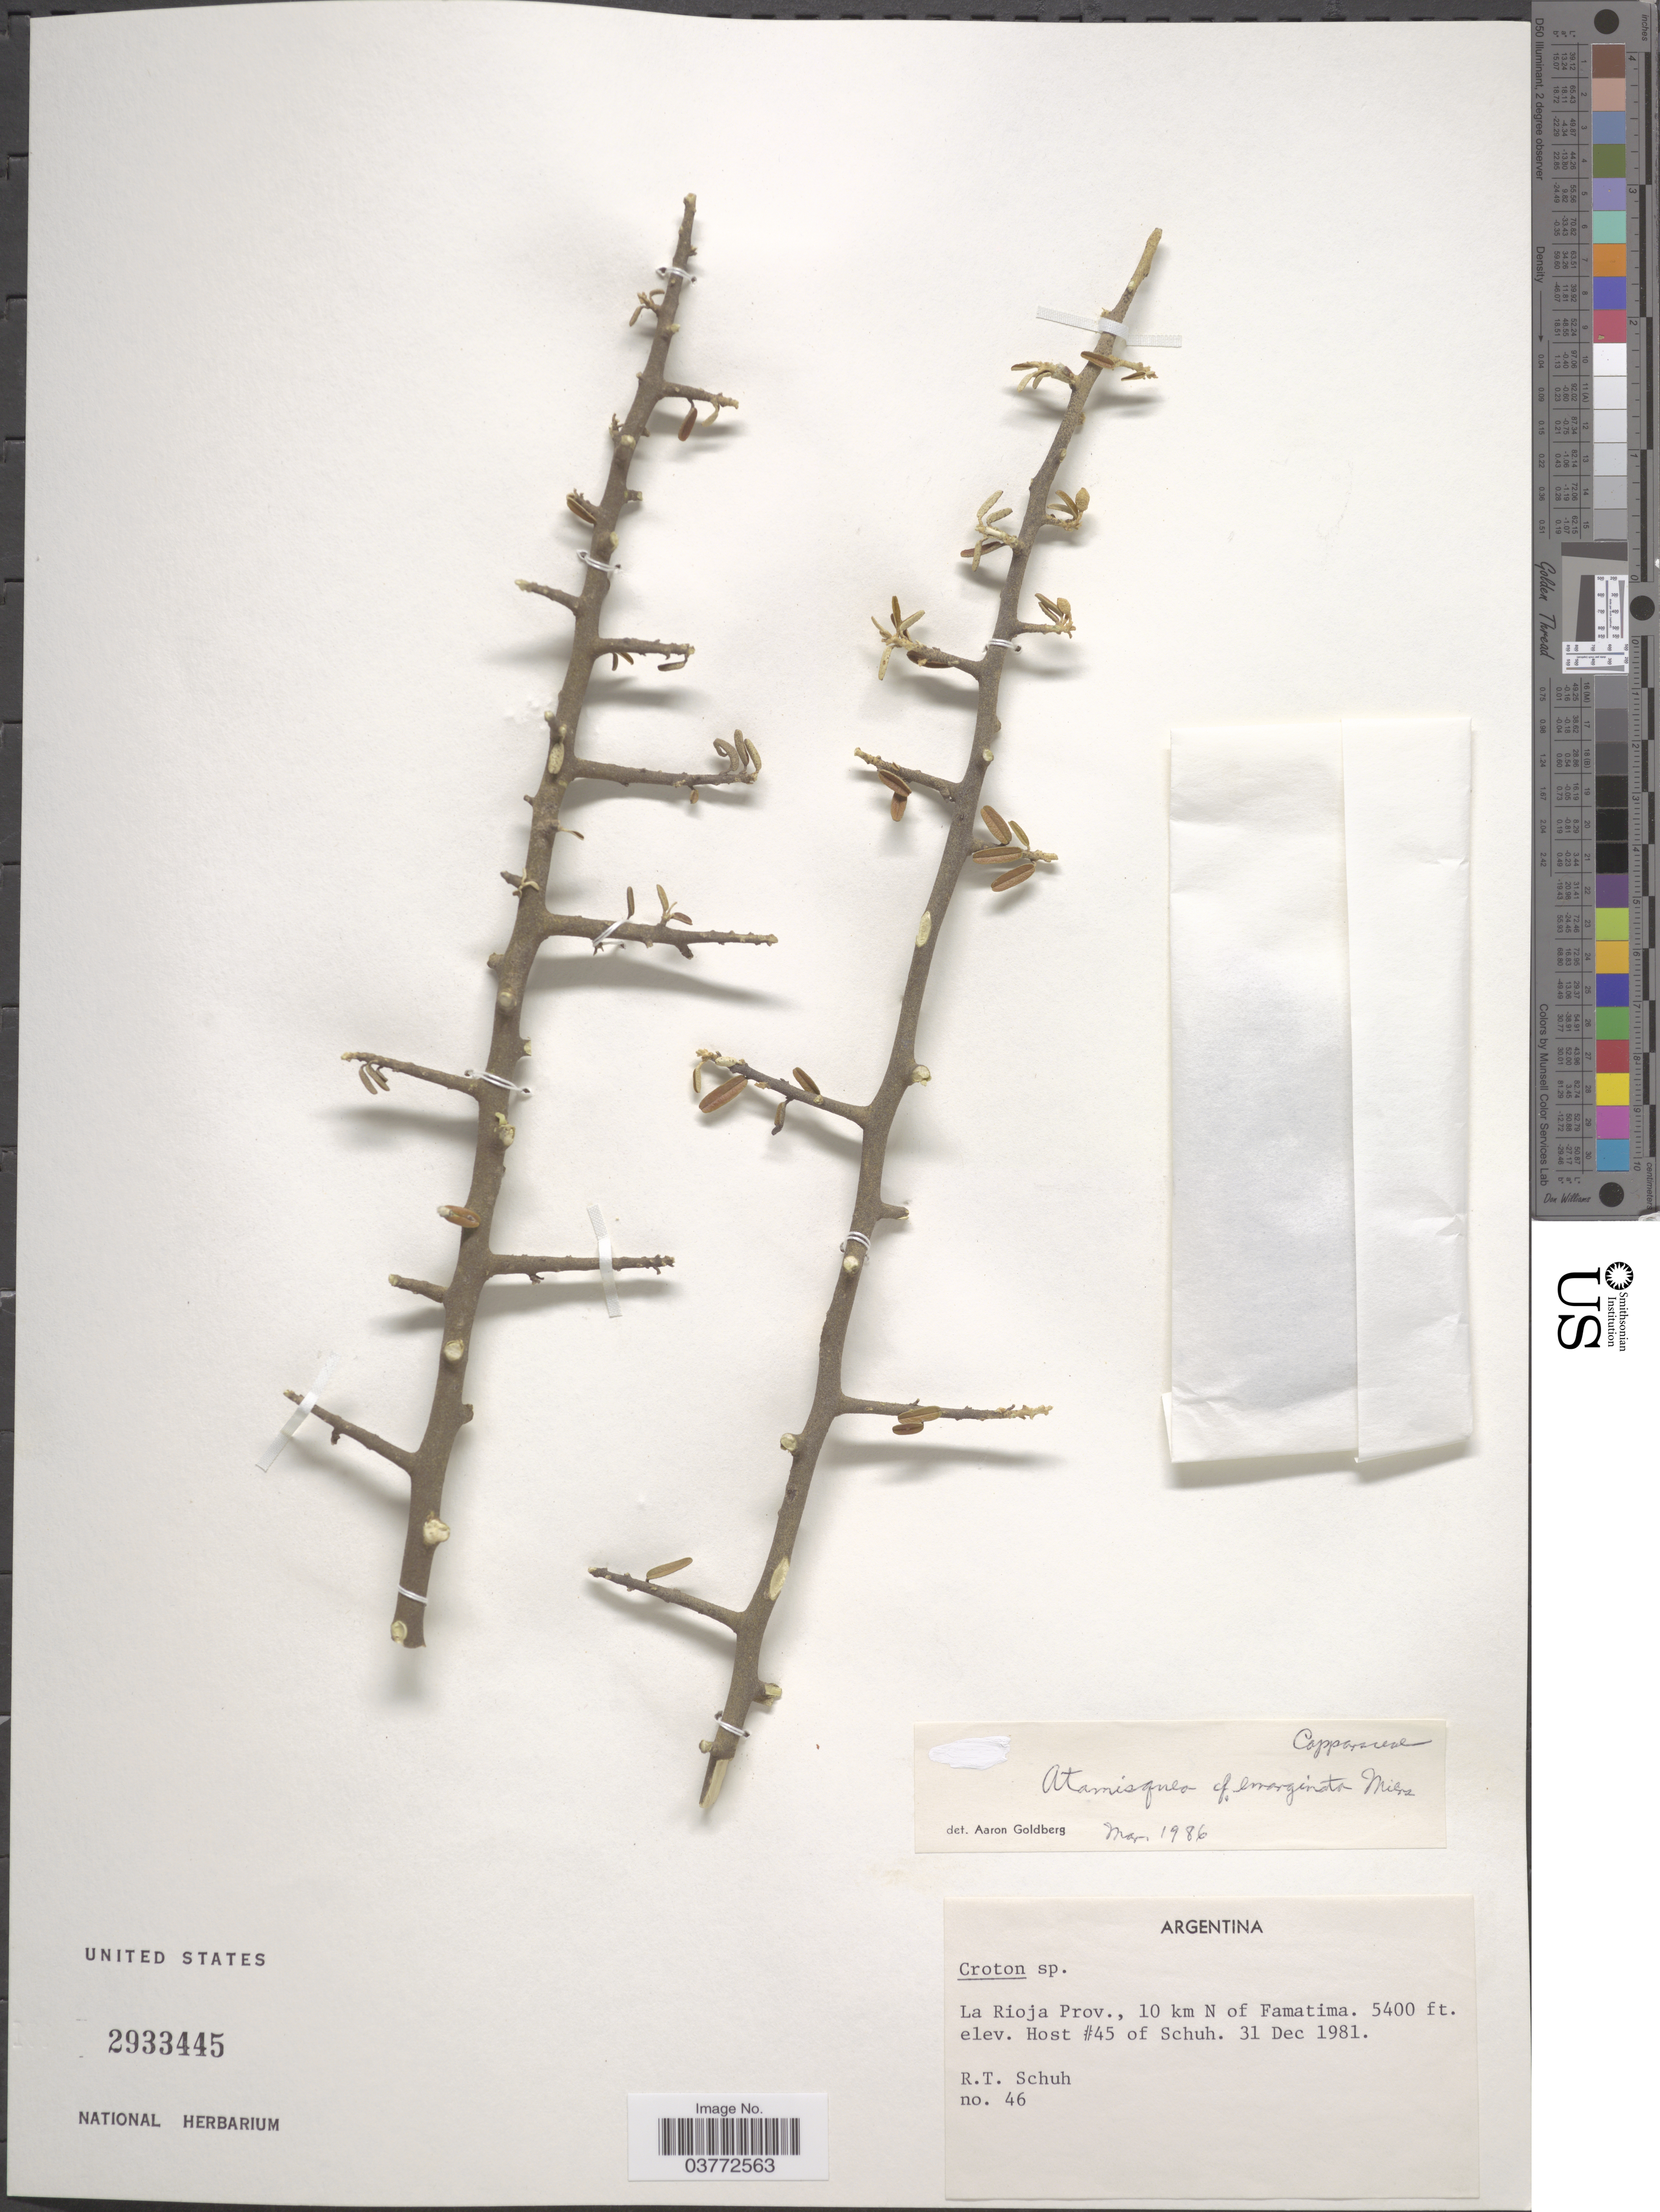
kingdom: Plantae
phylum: Tracheophyta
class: Magnoliopsida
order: Brassicales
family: Capparaceae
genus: Atamisquea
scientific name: Atamisquea emarginata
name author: Miers ex Hook. & Arn.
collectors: R. Schuh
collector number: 46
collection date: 1981-12-31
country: Argentina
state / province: La Rioja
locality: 10 km N of Famatima. Host #45 of Schuh.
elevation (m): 1646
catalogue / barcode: US 2933445